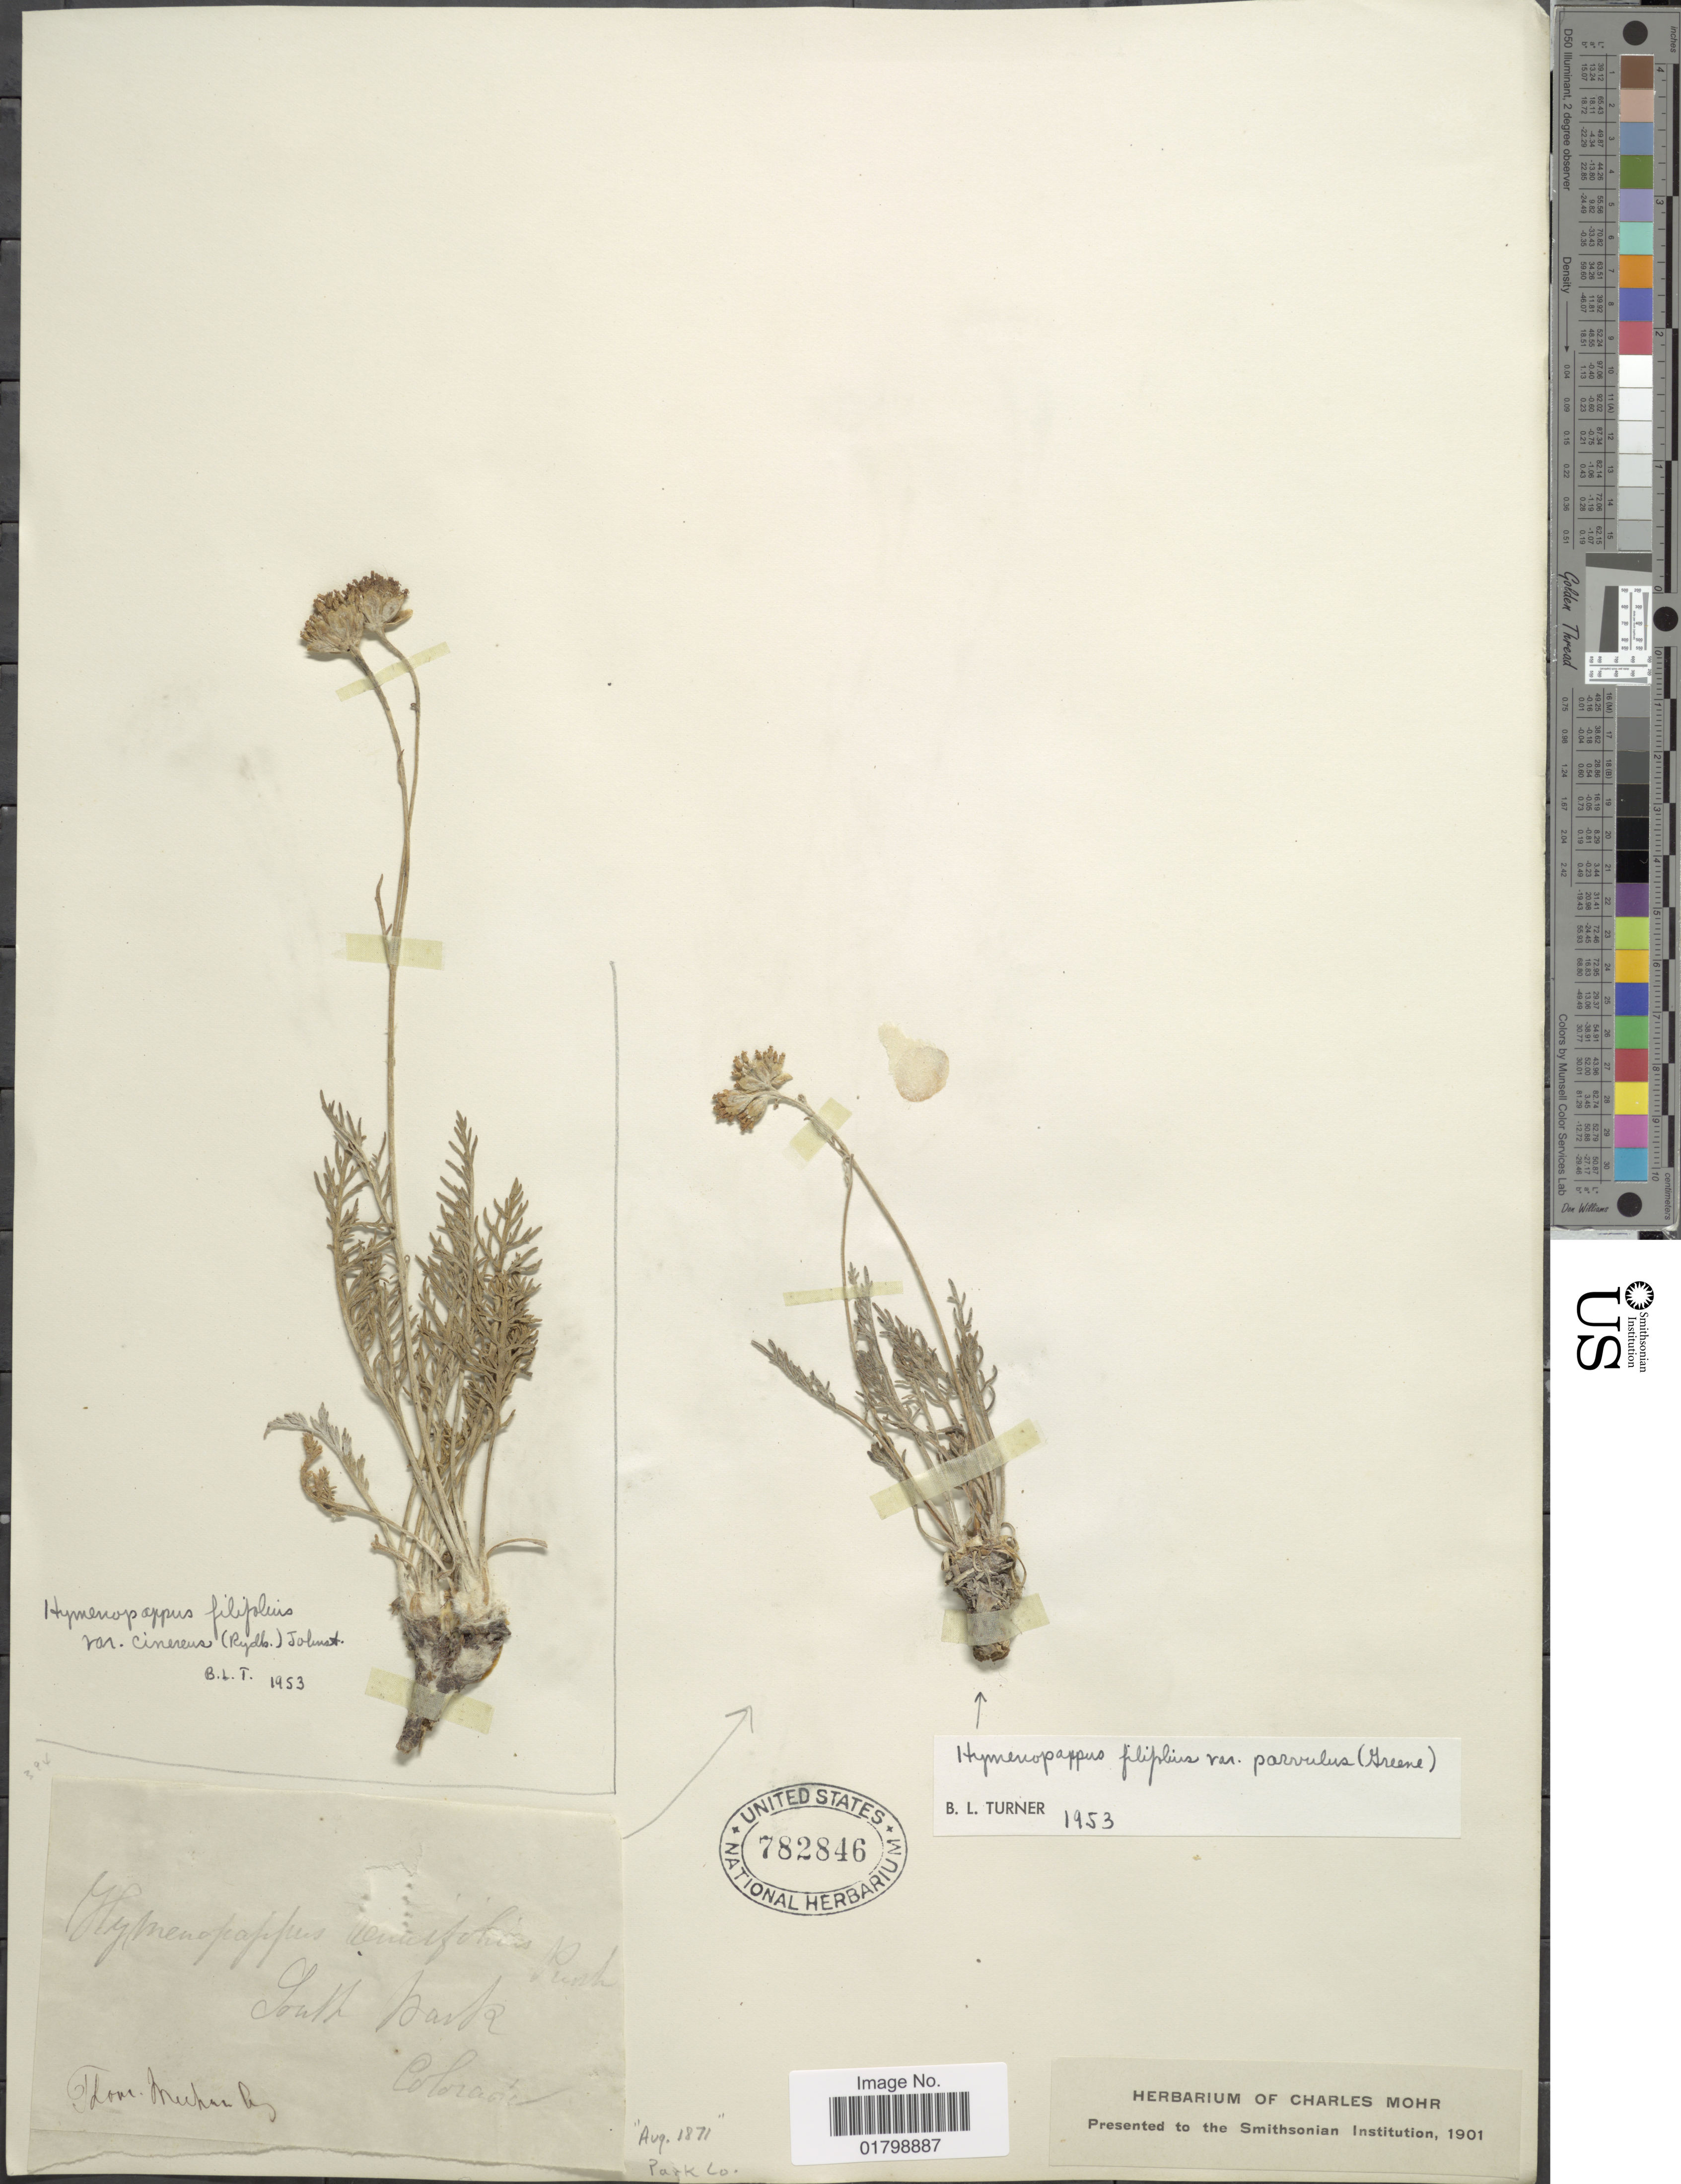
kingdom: Plantae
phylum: Tracheophyta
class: Magnoliopsida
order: Asterales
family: Asteraceae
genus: Hymenopappus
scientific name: Hymenopappus filifolius var. parvulus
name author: (Greene) B.L. Turner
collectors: T. Meehan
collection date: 1871-08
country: United States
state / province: Colorado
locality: South Park, Park Co.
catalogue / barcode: US 782846